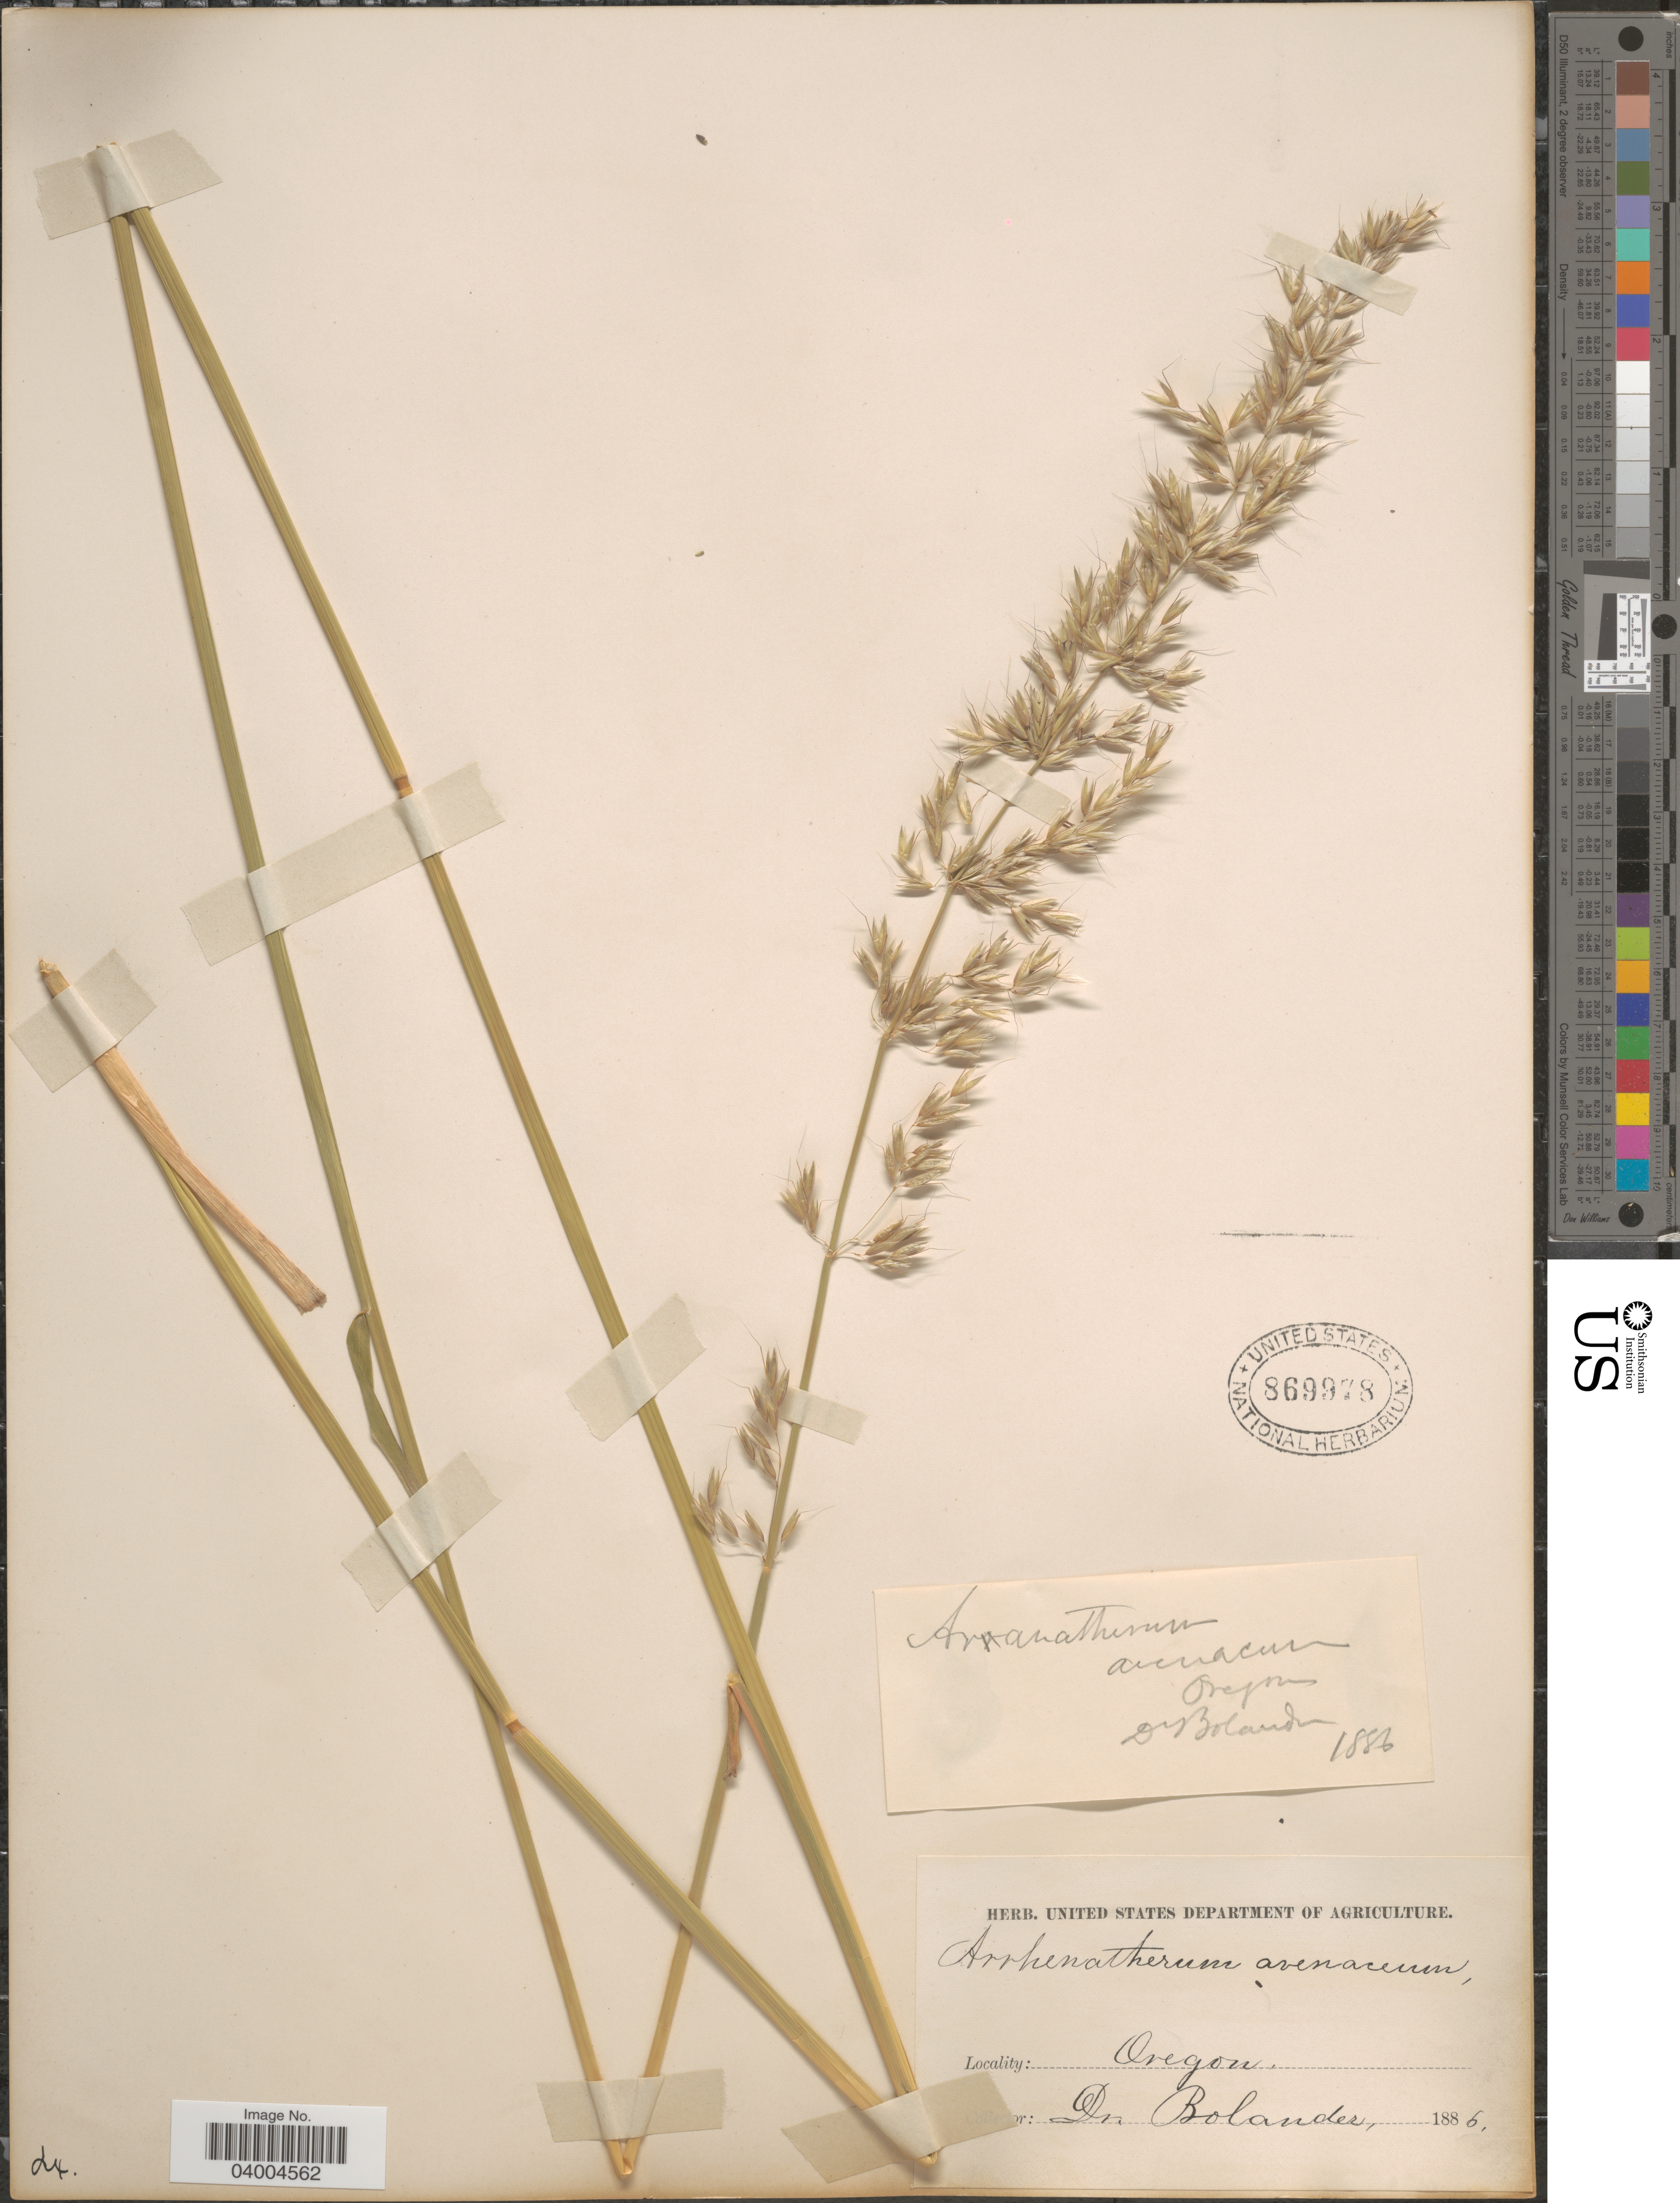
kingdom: Plantae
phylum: Tracheophyta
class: Liliopsida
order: Poales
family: Poaceae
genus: Arrhenatherum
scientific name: Arrhenatherum elatius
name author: (L.) J. Presl & C. Presl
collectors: -. Bolander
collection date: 1886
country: United States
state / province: Oregon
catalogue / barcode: US 869978